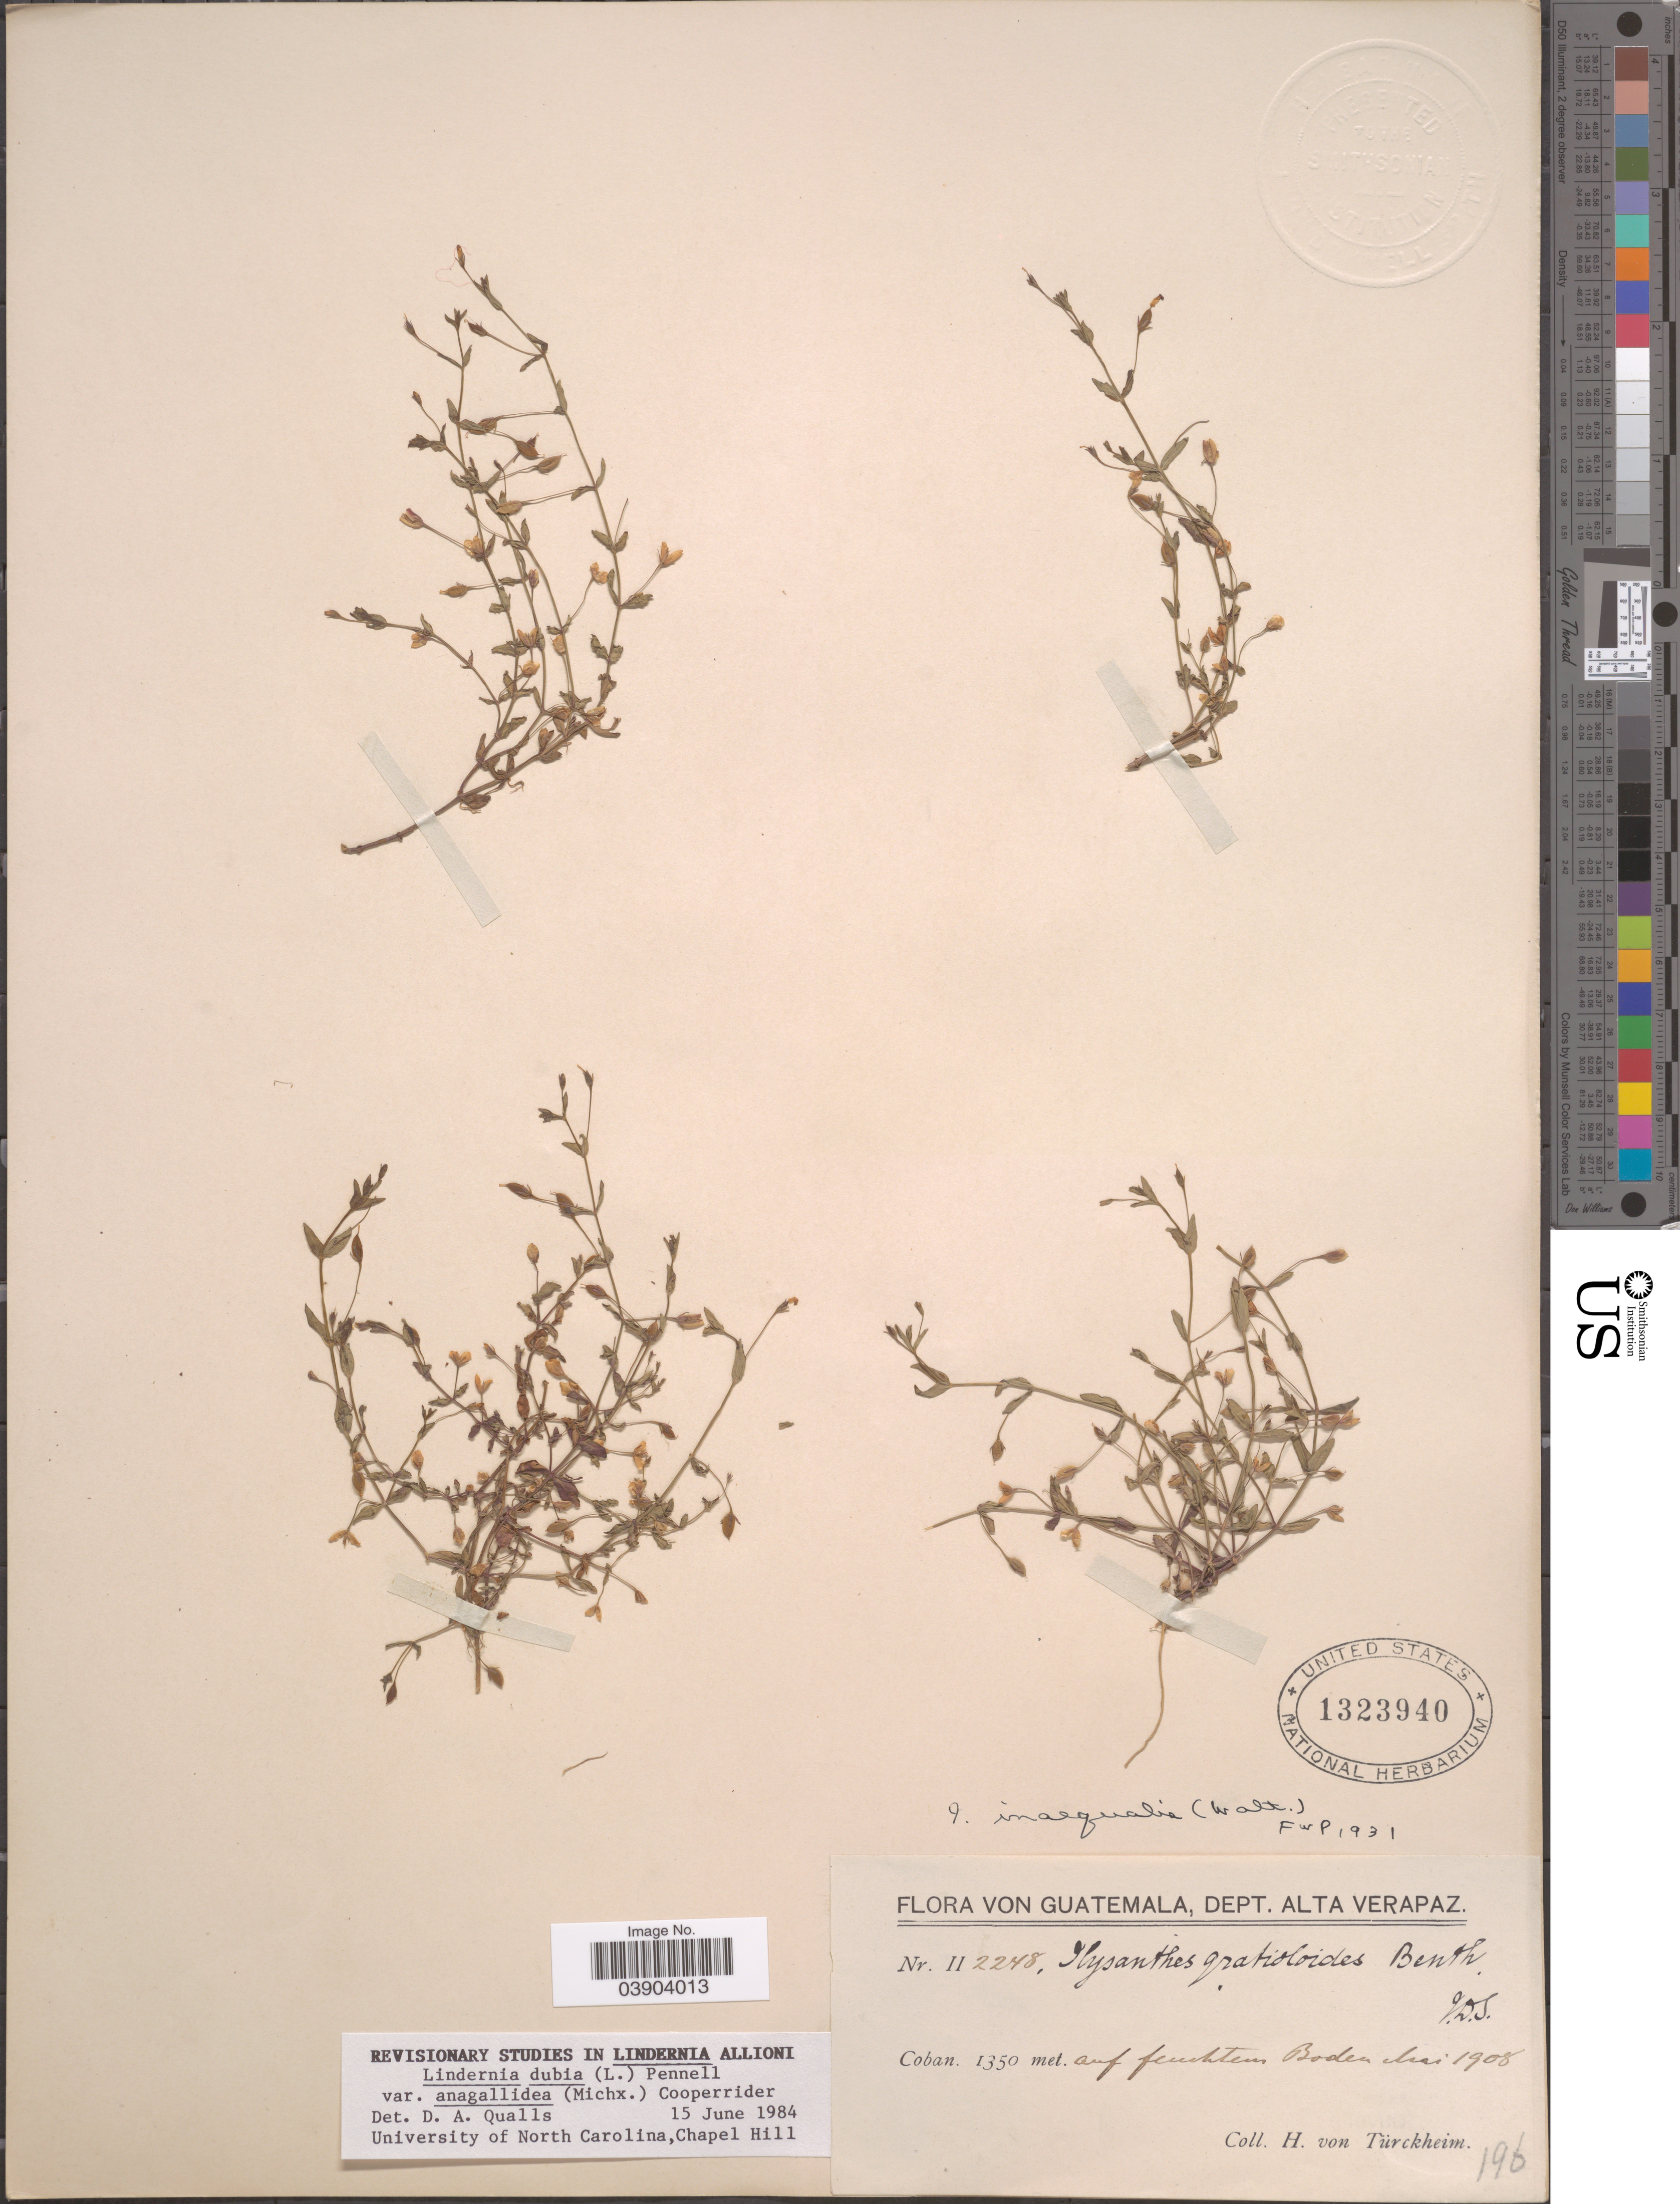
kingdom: Plantae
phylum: Tracheophyta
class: Magnoliopsida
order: Lamiales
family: Linderniaceae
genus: Lindernia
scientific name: Lindernia dubia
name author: (L.) Pennell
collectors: H. von Türckheim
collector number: II2248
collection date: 1908-05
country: Guatemala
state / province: Alta Verapaz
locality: Dept. Alta Verapaz. Coban. Auf feuchten Boden.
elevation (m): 1350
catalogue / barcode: US 1323940